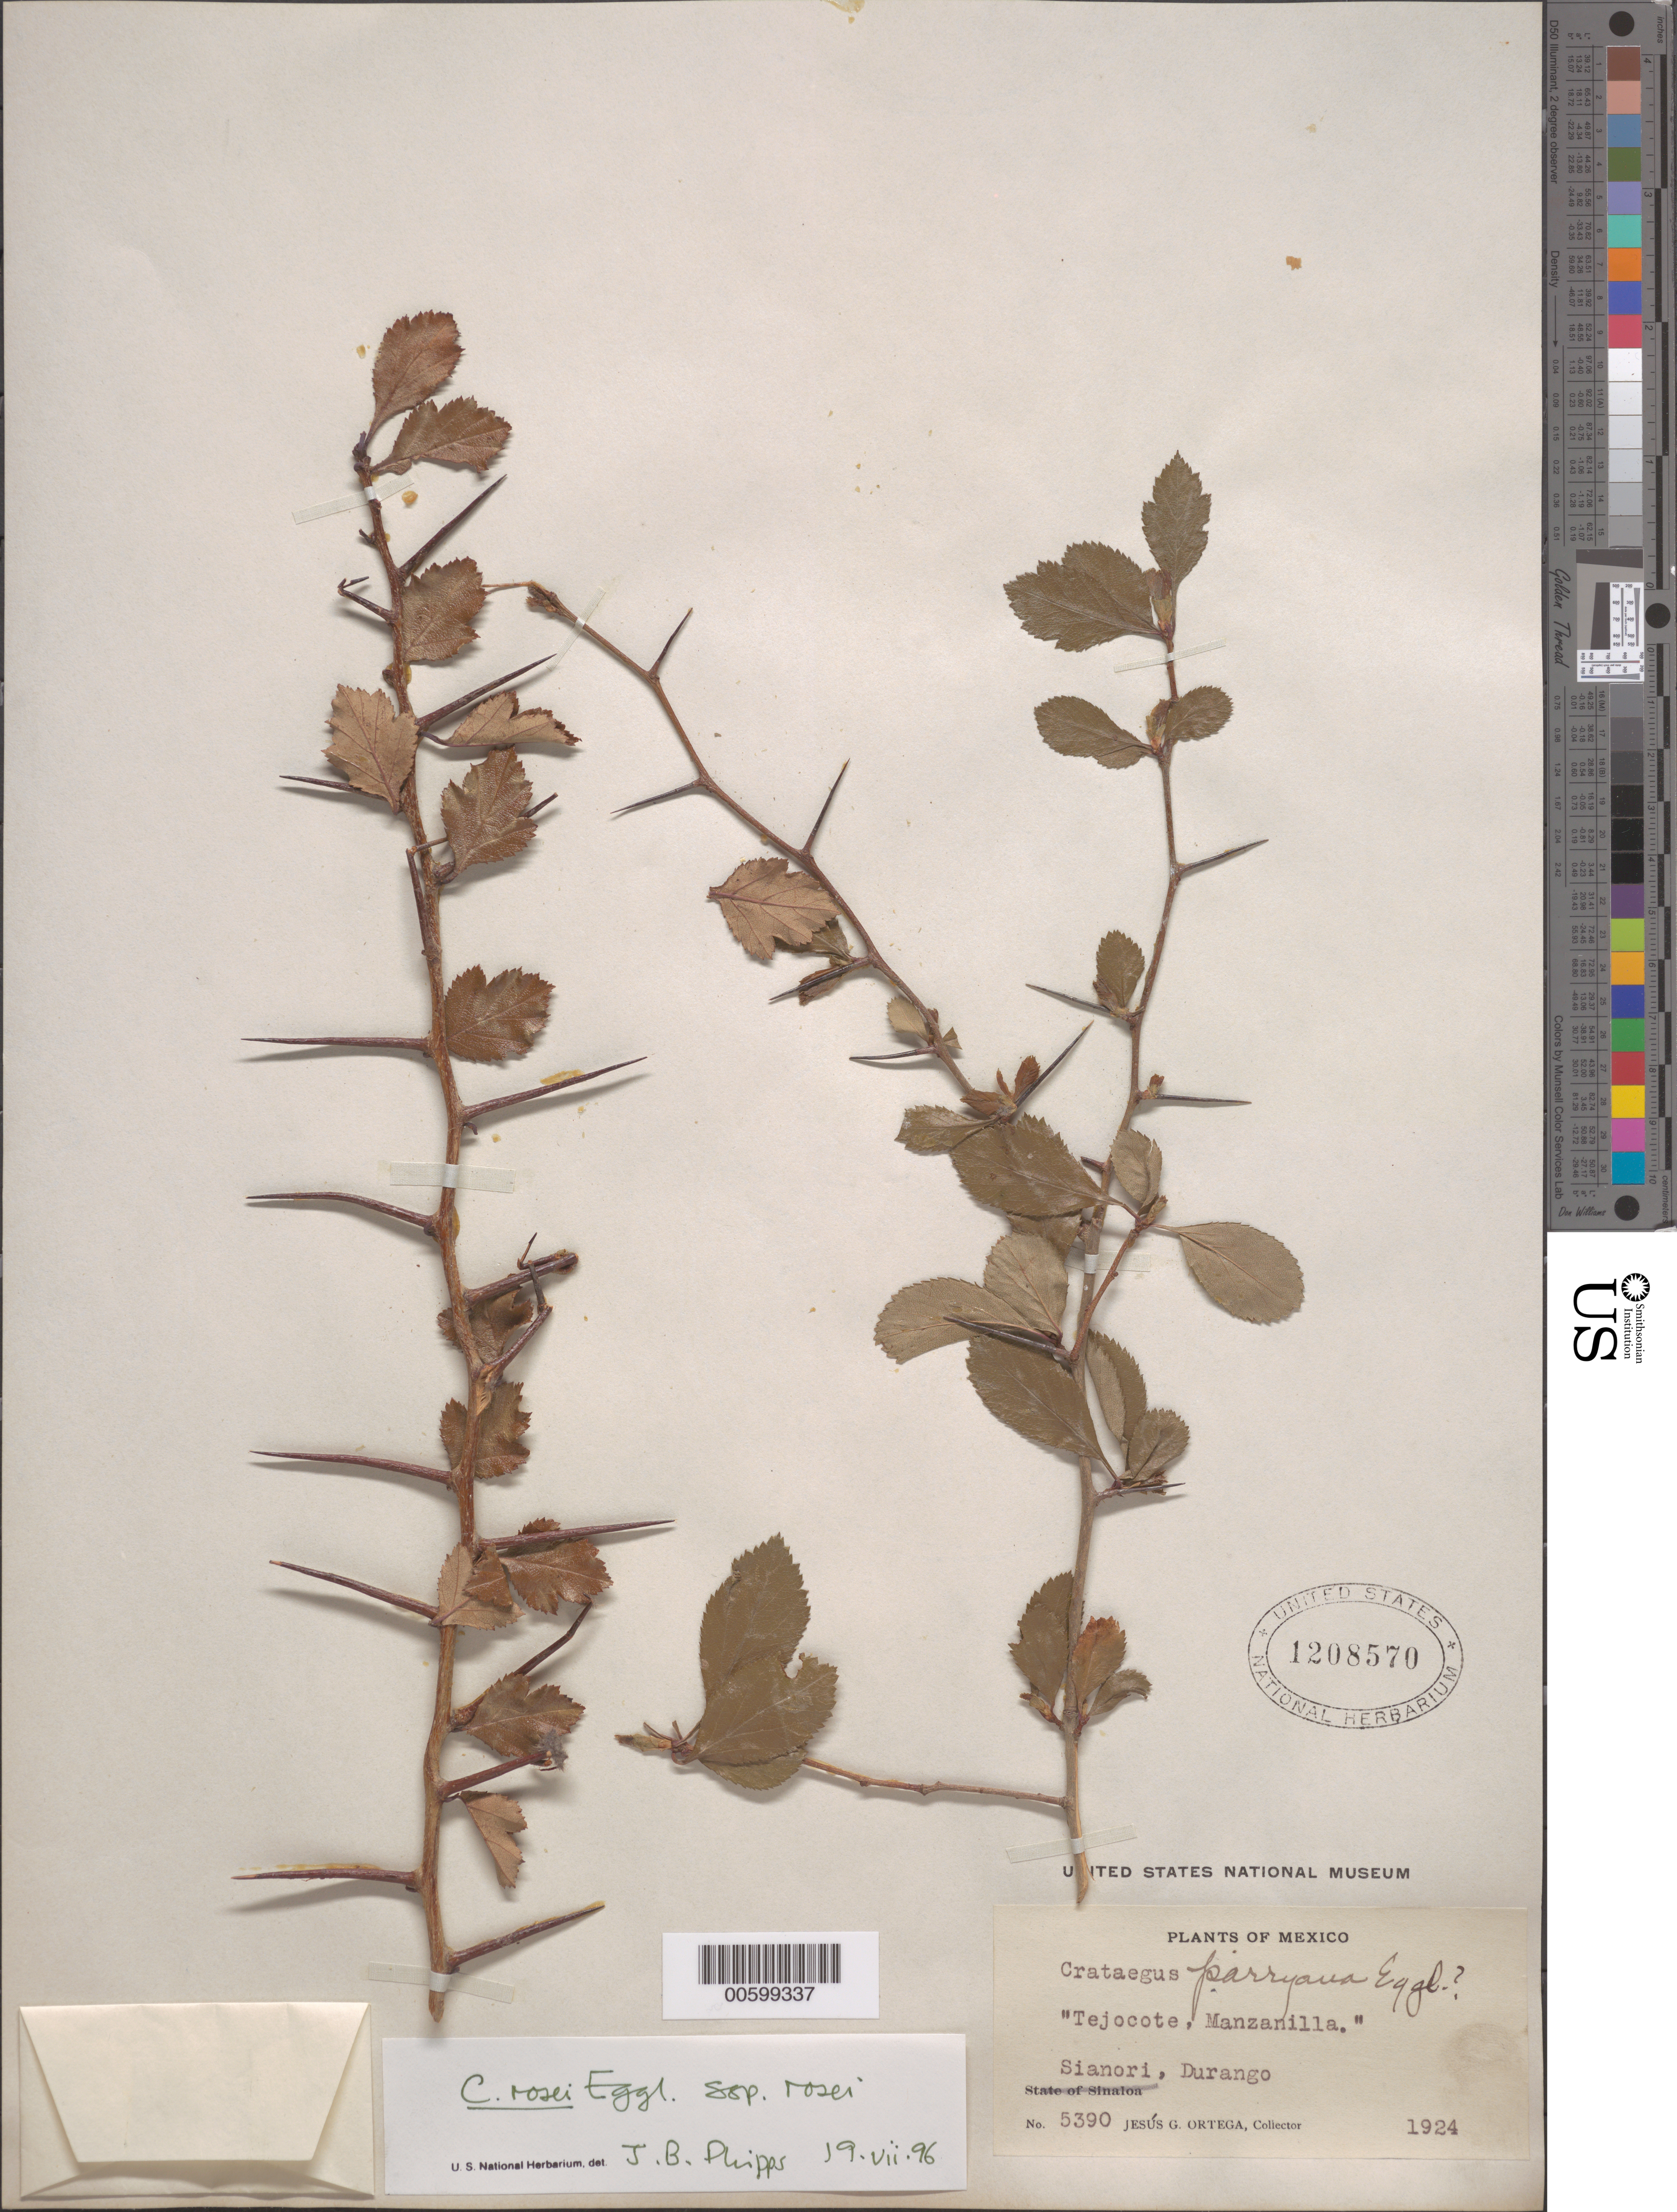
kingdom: Plantae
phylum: Tracheophyta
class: Magnoliopsida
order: Rosales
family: Rosaceae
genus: Crataegus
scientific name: Crataegus rosei subsp. rosei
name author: Eggl.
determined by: Phipps, James B., (UWO), University of Western Ontario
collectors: J. Ortega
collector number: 5390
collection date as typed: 1924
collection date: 1924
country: Mexico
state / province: Durango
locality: Sianori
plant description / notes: Common name: Tejocote; Common name: Manzanilla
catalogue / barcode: US 1208570